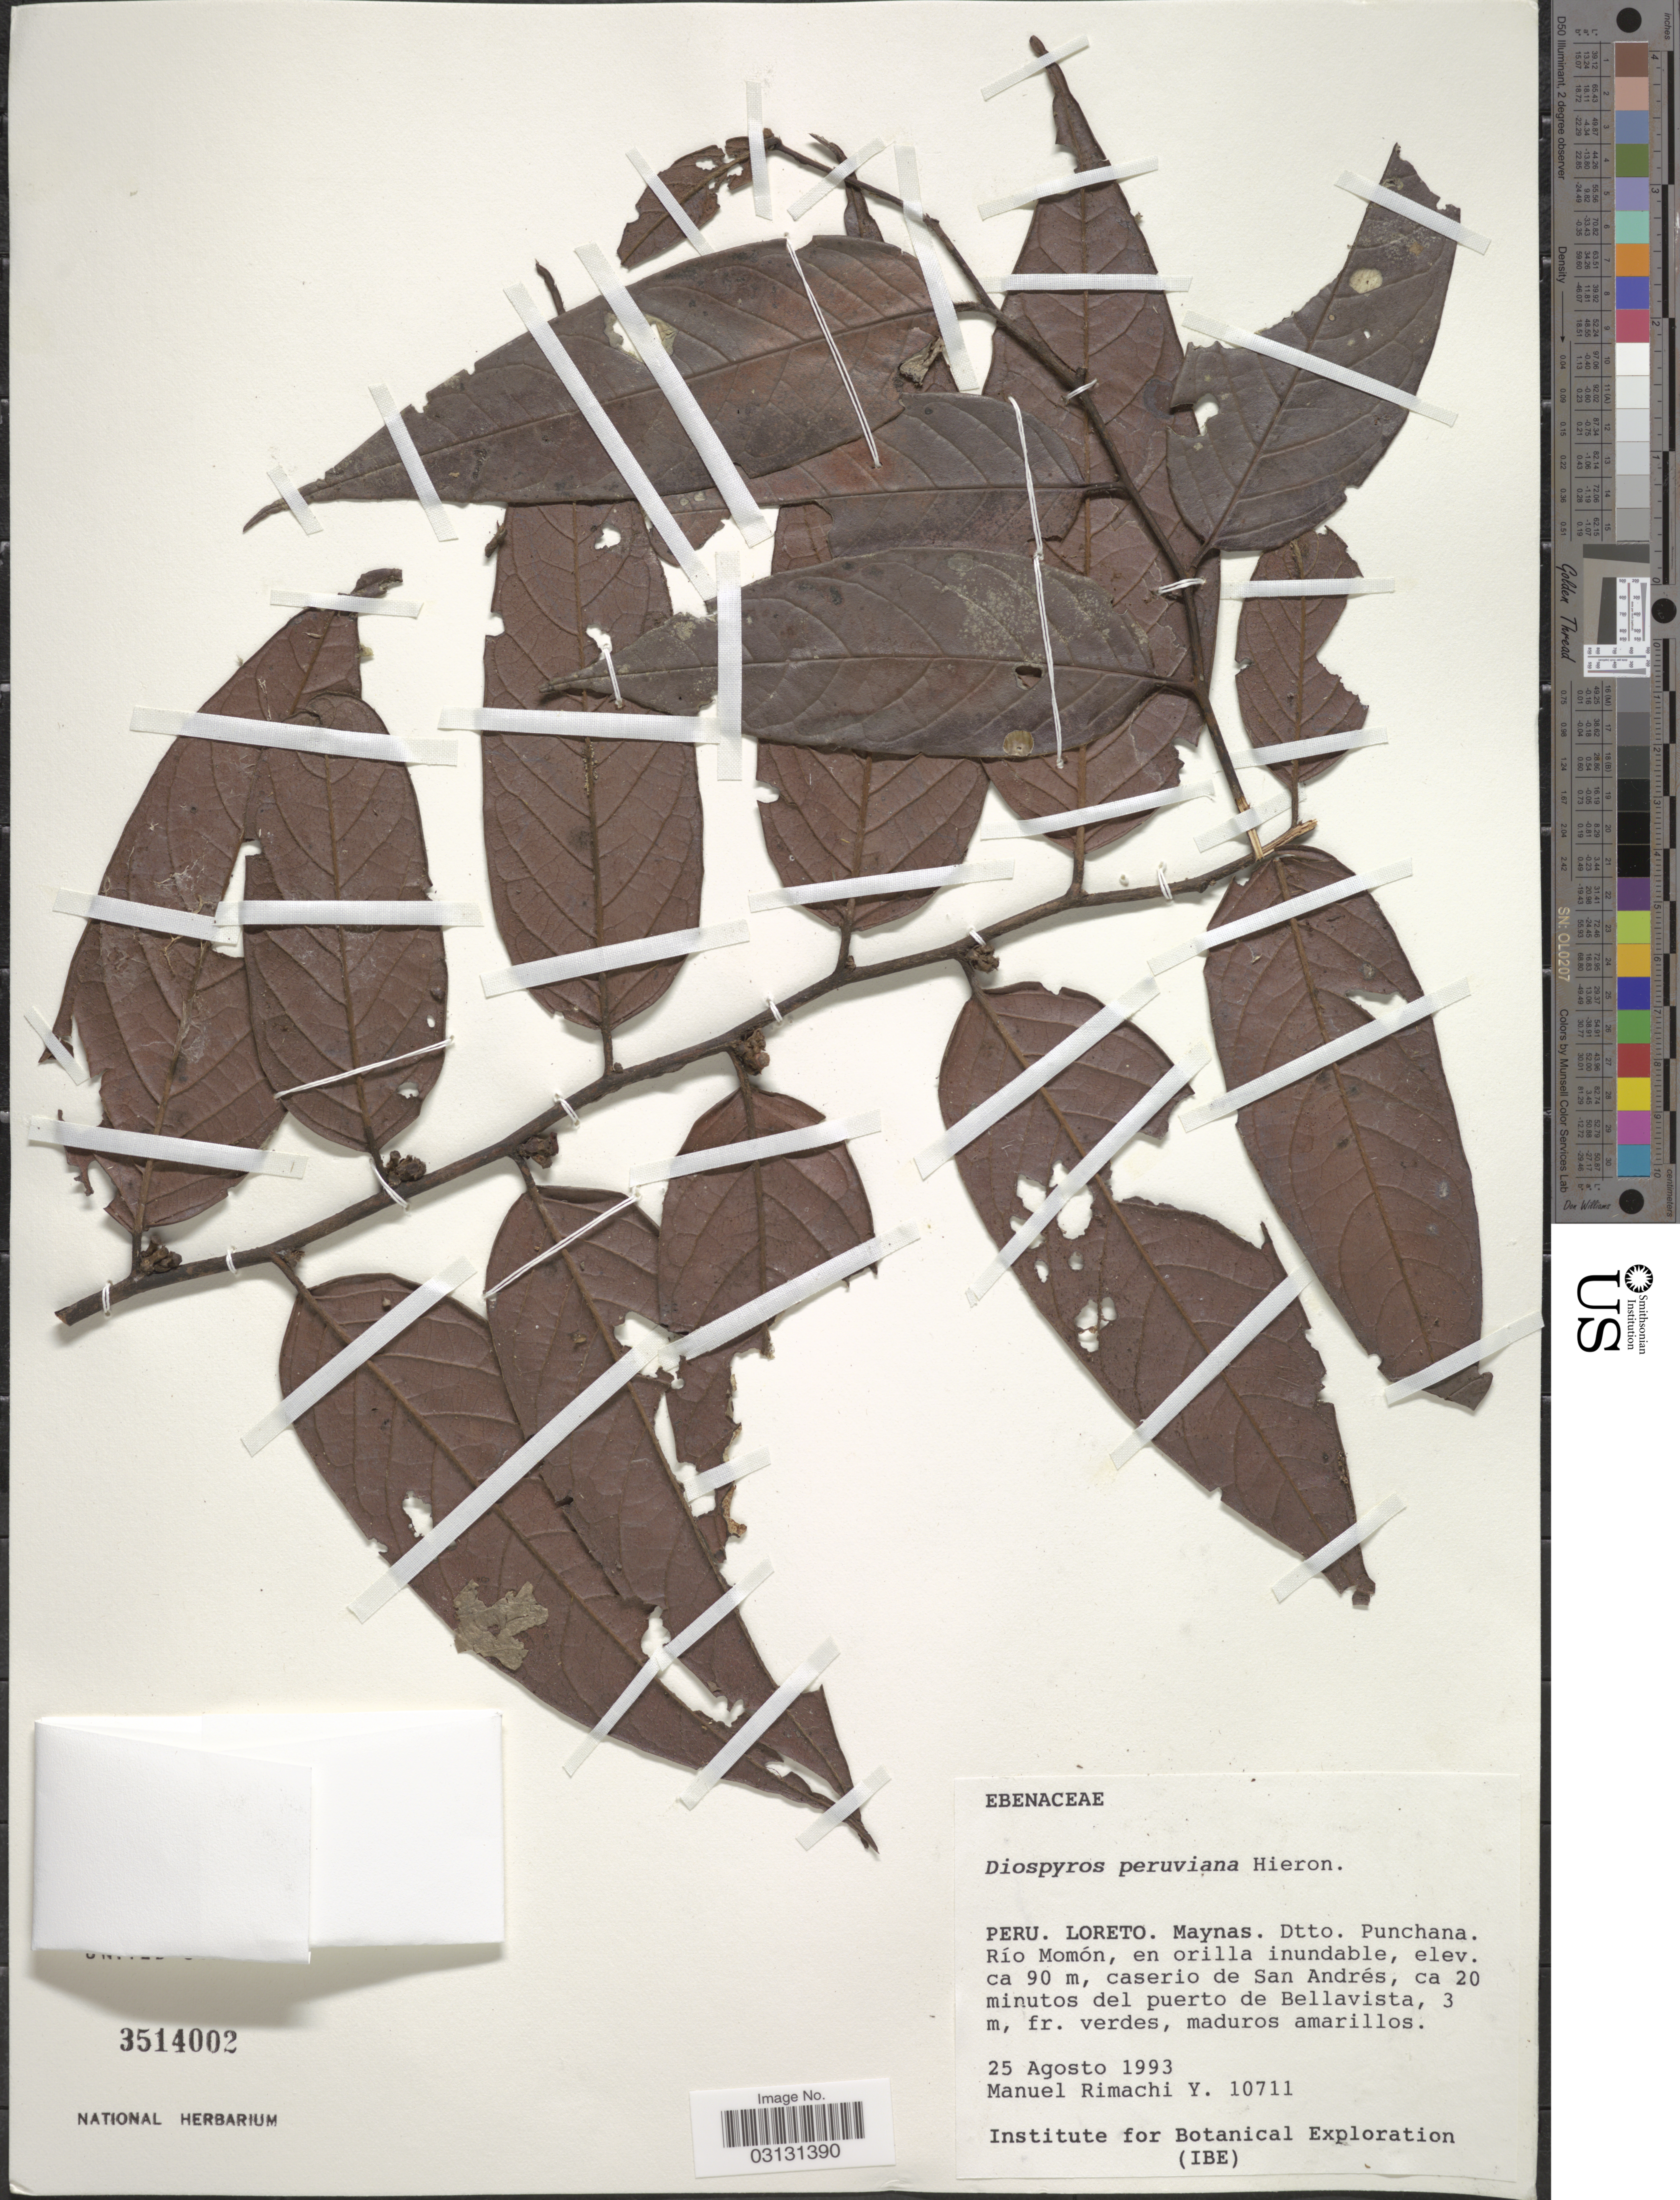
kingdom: Plantae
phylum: Tracheophyta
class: Magnoliopsida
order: Ericales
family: Ebenaceae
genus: Diospyros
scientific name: Diospyros peruviana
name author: Hiern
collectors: M. Rimachi Y.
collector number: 10711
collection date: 1993-08-25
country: Peru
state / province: Loreto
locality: Maynas. Dtto. Punchana. Río Momón, en orilla inundable, caserio de San Andrés, ca 20 minutos del puerto de Bellavista.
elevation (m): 90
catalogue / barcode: US 3514002